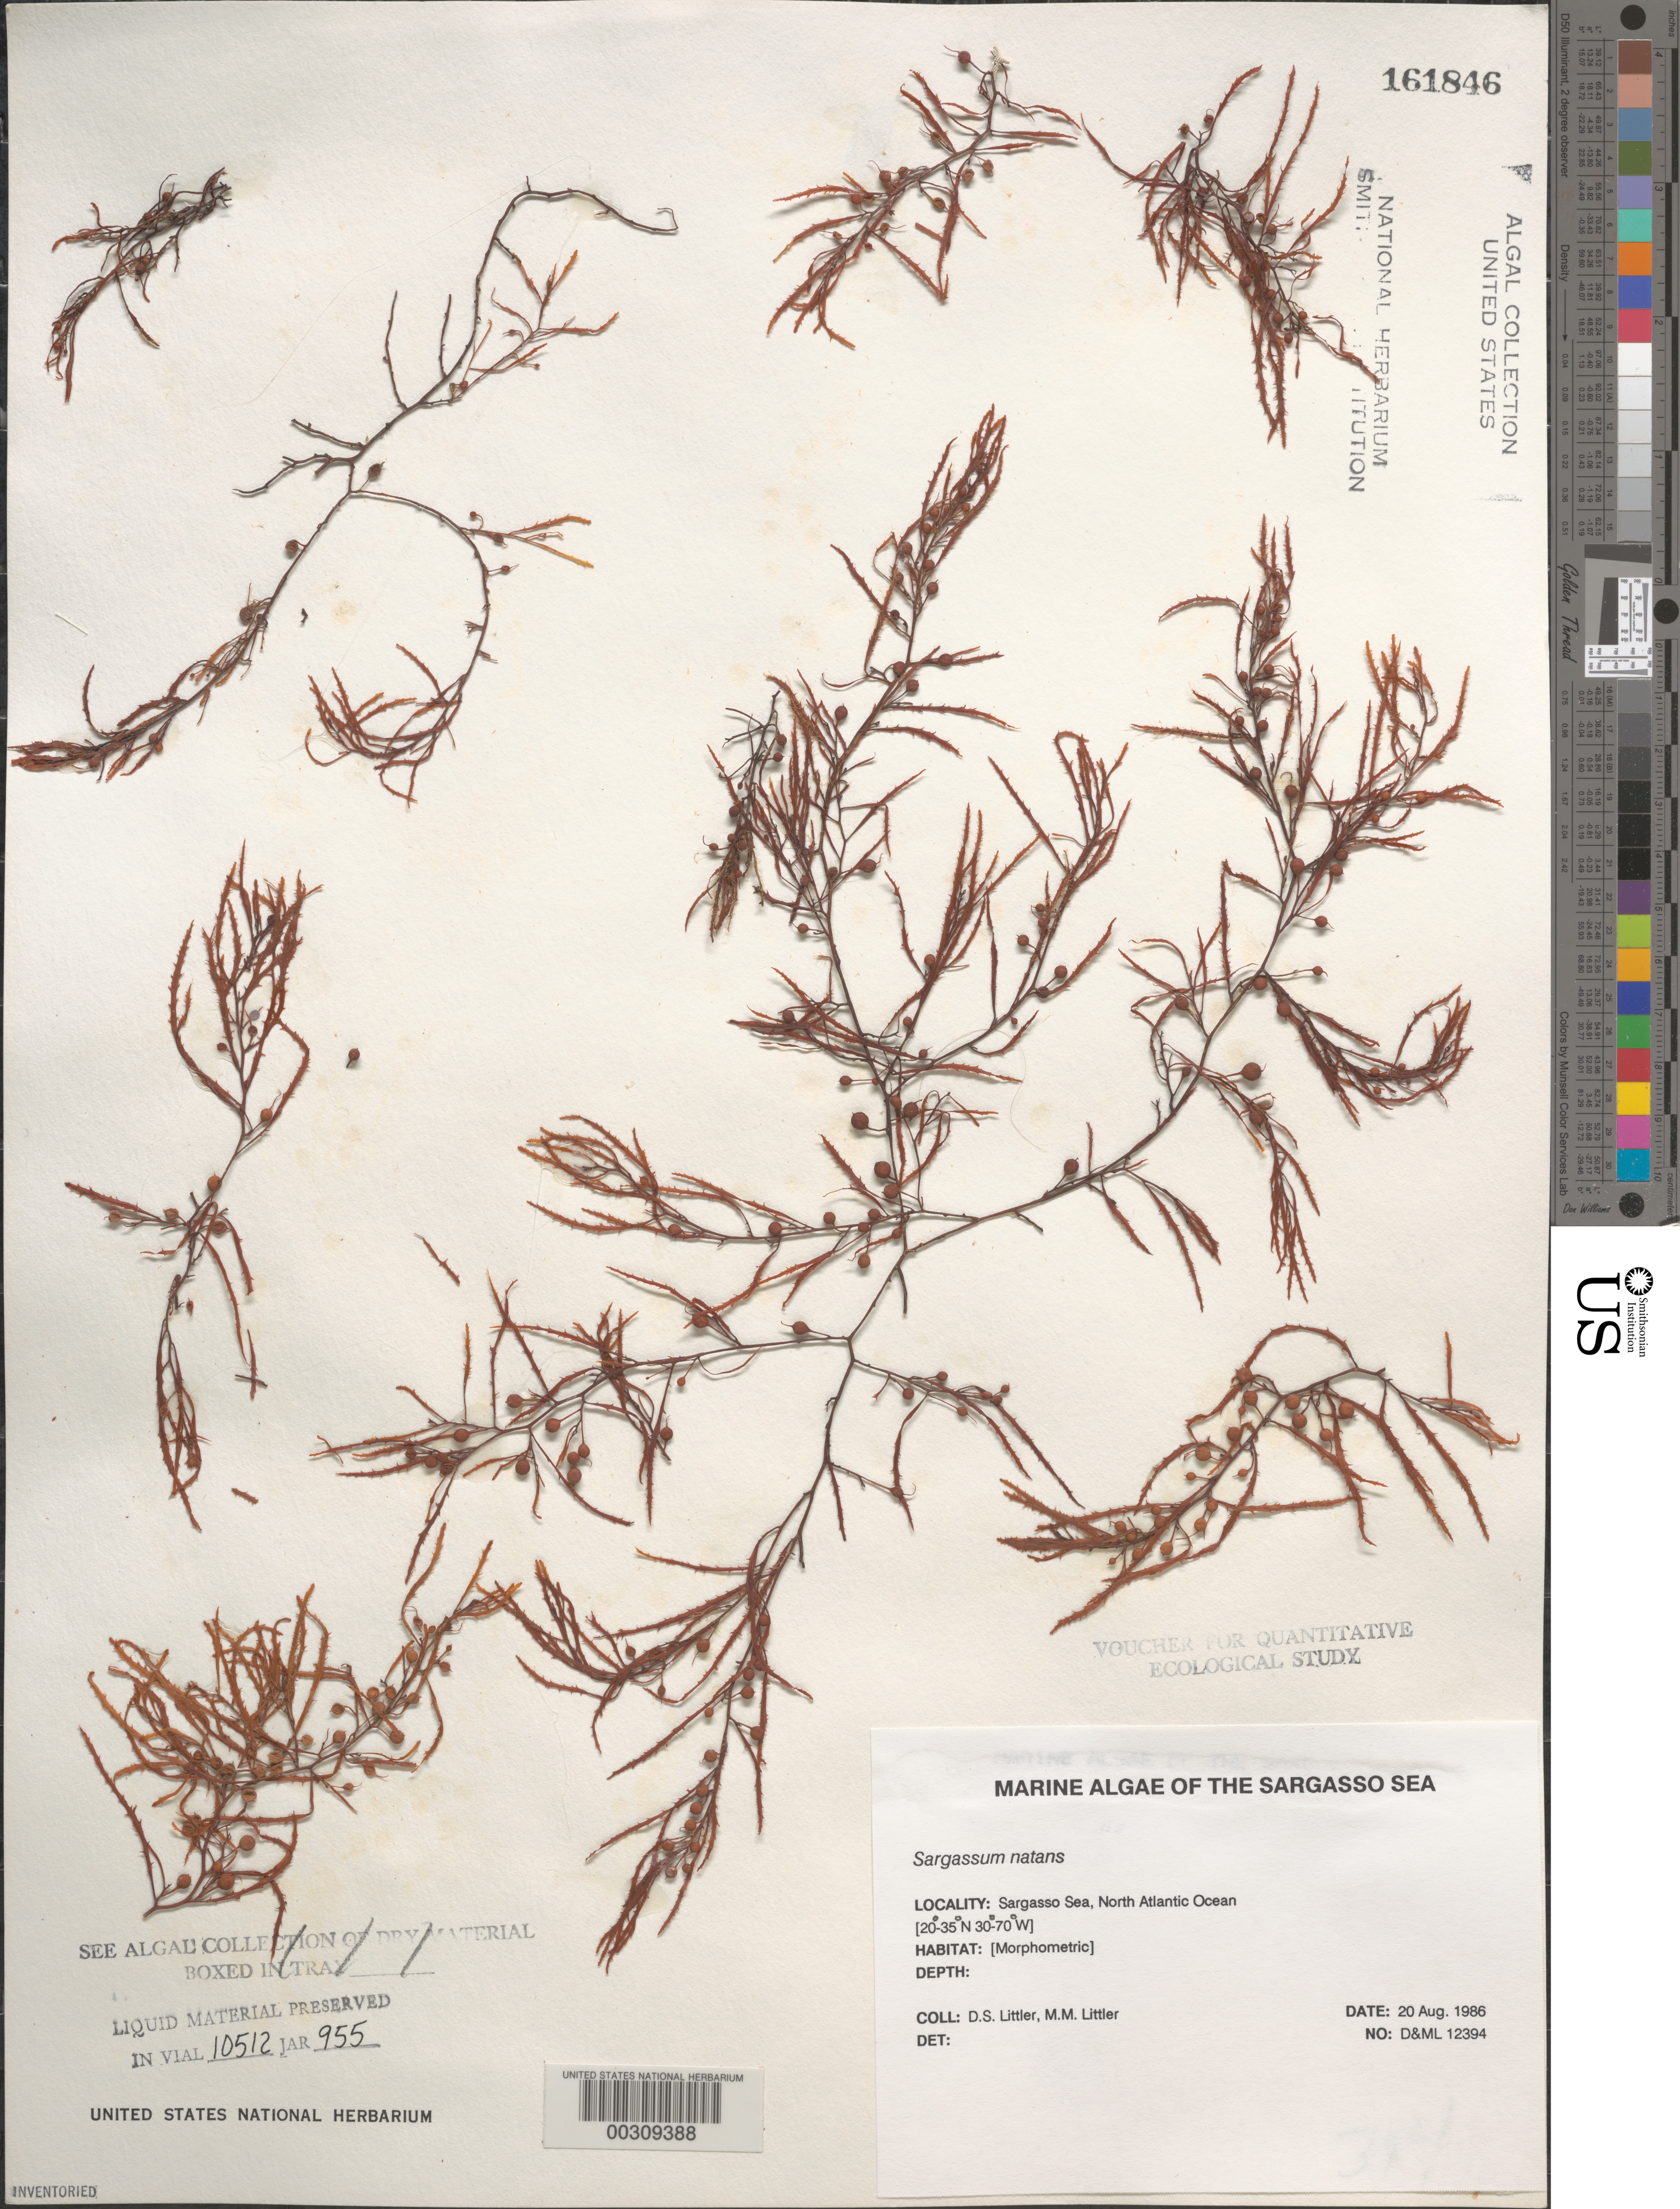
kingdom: Chromista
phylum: Ochrophyta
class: Phaeophyceae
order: Fucales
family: Sargassaceae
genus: Sargassum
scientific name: Sargassum natans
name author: (L.) Gaillon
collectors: D. S. Littler & M. M. Littler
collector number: D&ML 12394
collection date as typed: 20 Aug 1986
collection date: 1986-08-20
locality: Sargasso Sea, North Atlantic Ocean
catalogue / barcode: US 161846